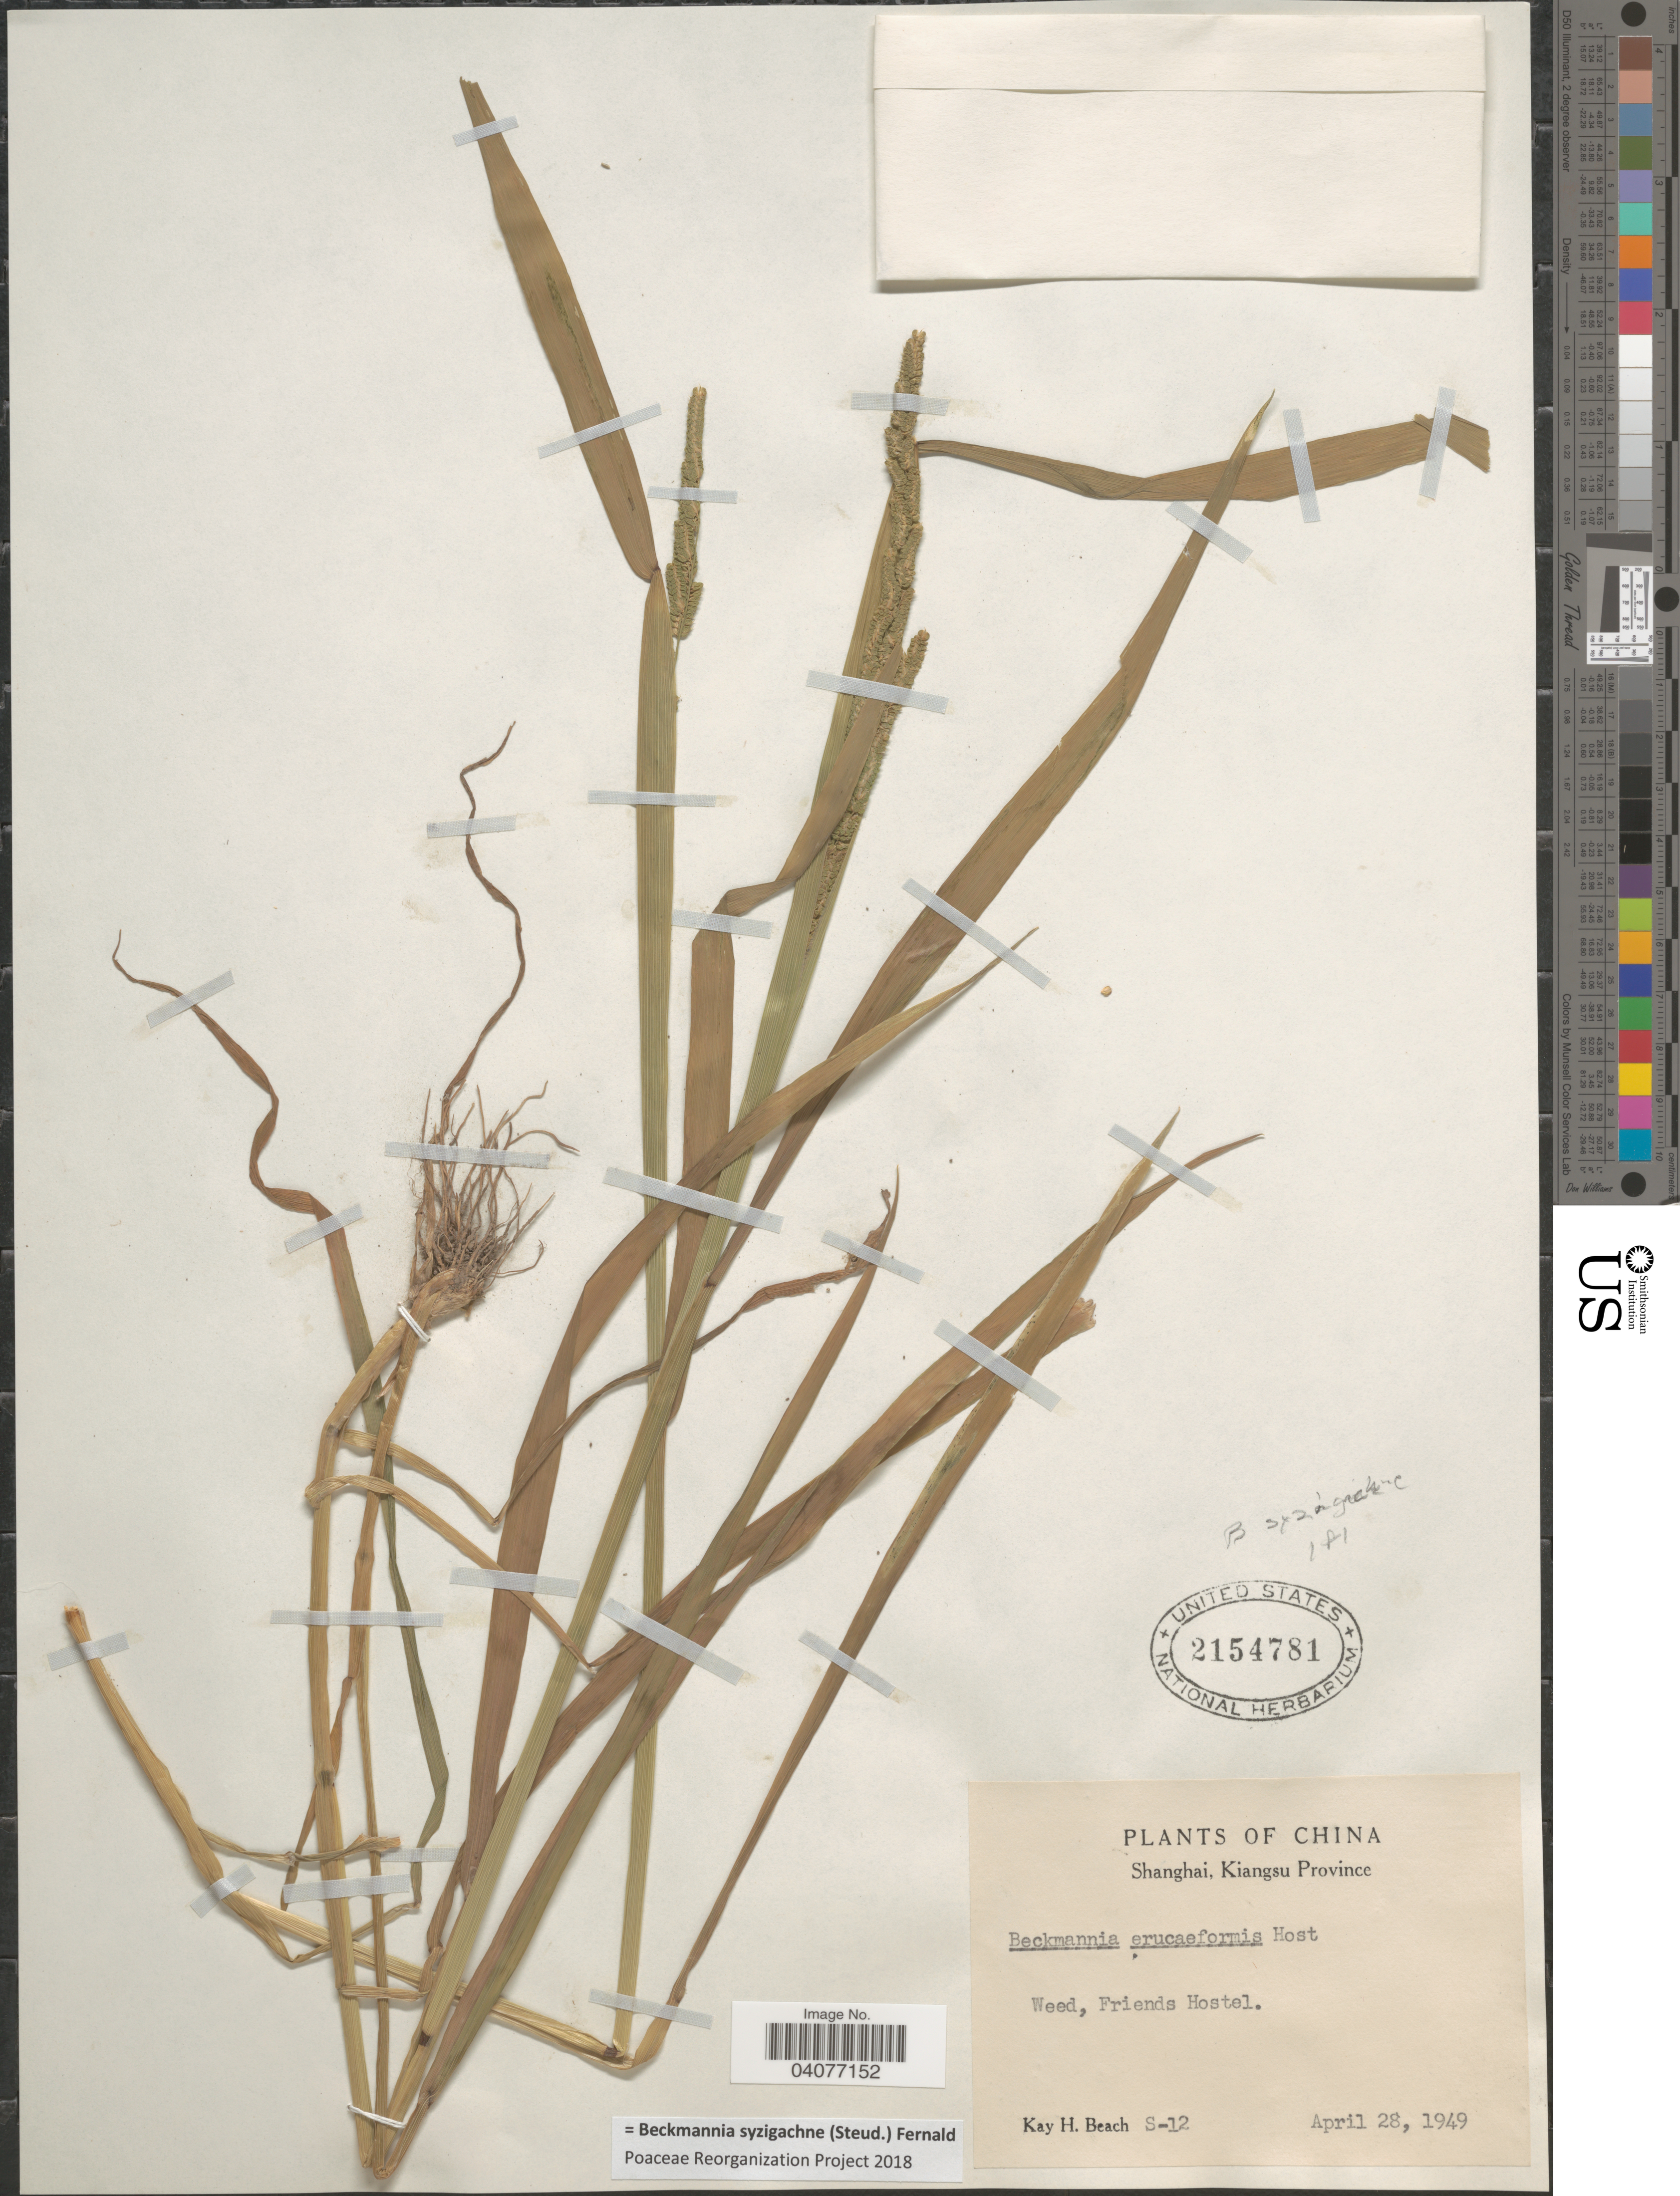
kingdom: Plantae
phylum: Tracheophyta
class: Liliopsida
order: Poales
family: Poaceae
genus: Beckmannia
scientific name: Beckmannia syzigachne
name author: (Steud.) Fernald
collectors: K. H. Beach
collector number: S-12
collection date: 1949-04-28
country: China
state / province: Jiangsu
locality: Shanghai, Kiangsu Province. Friends Hostel.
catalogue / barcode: US 2154781